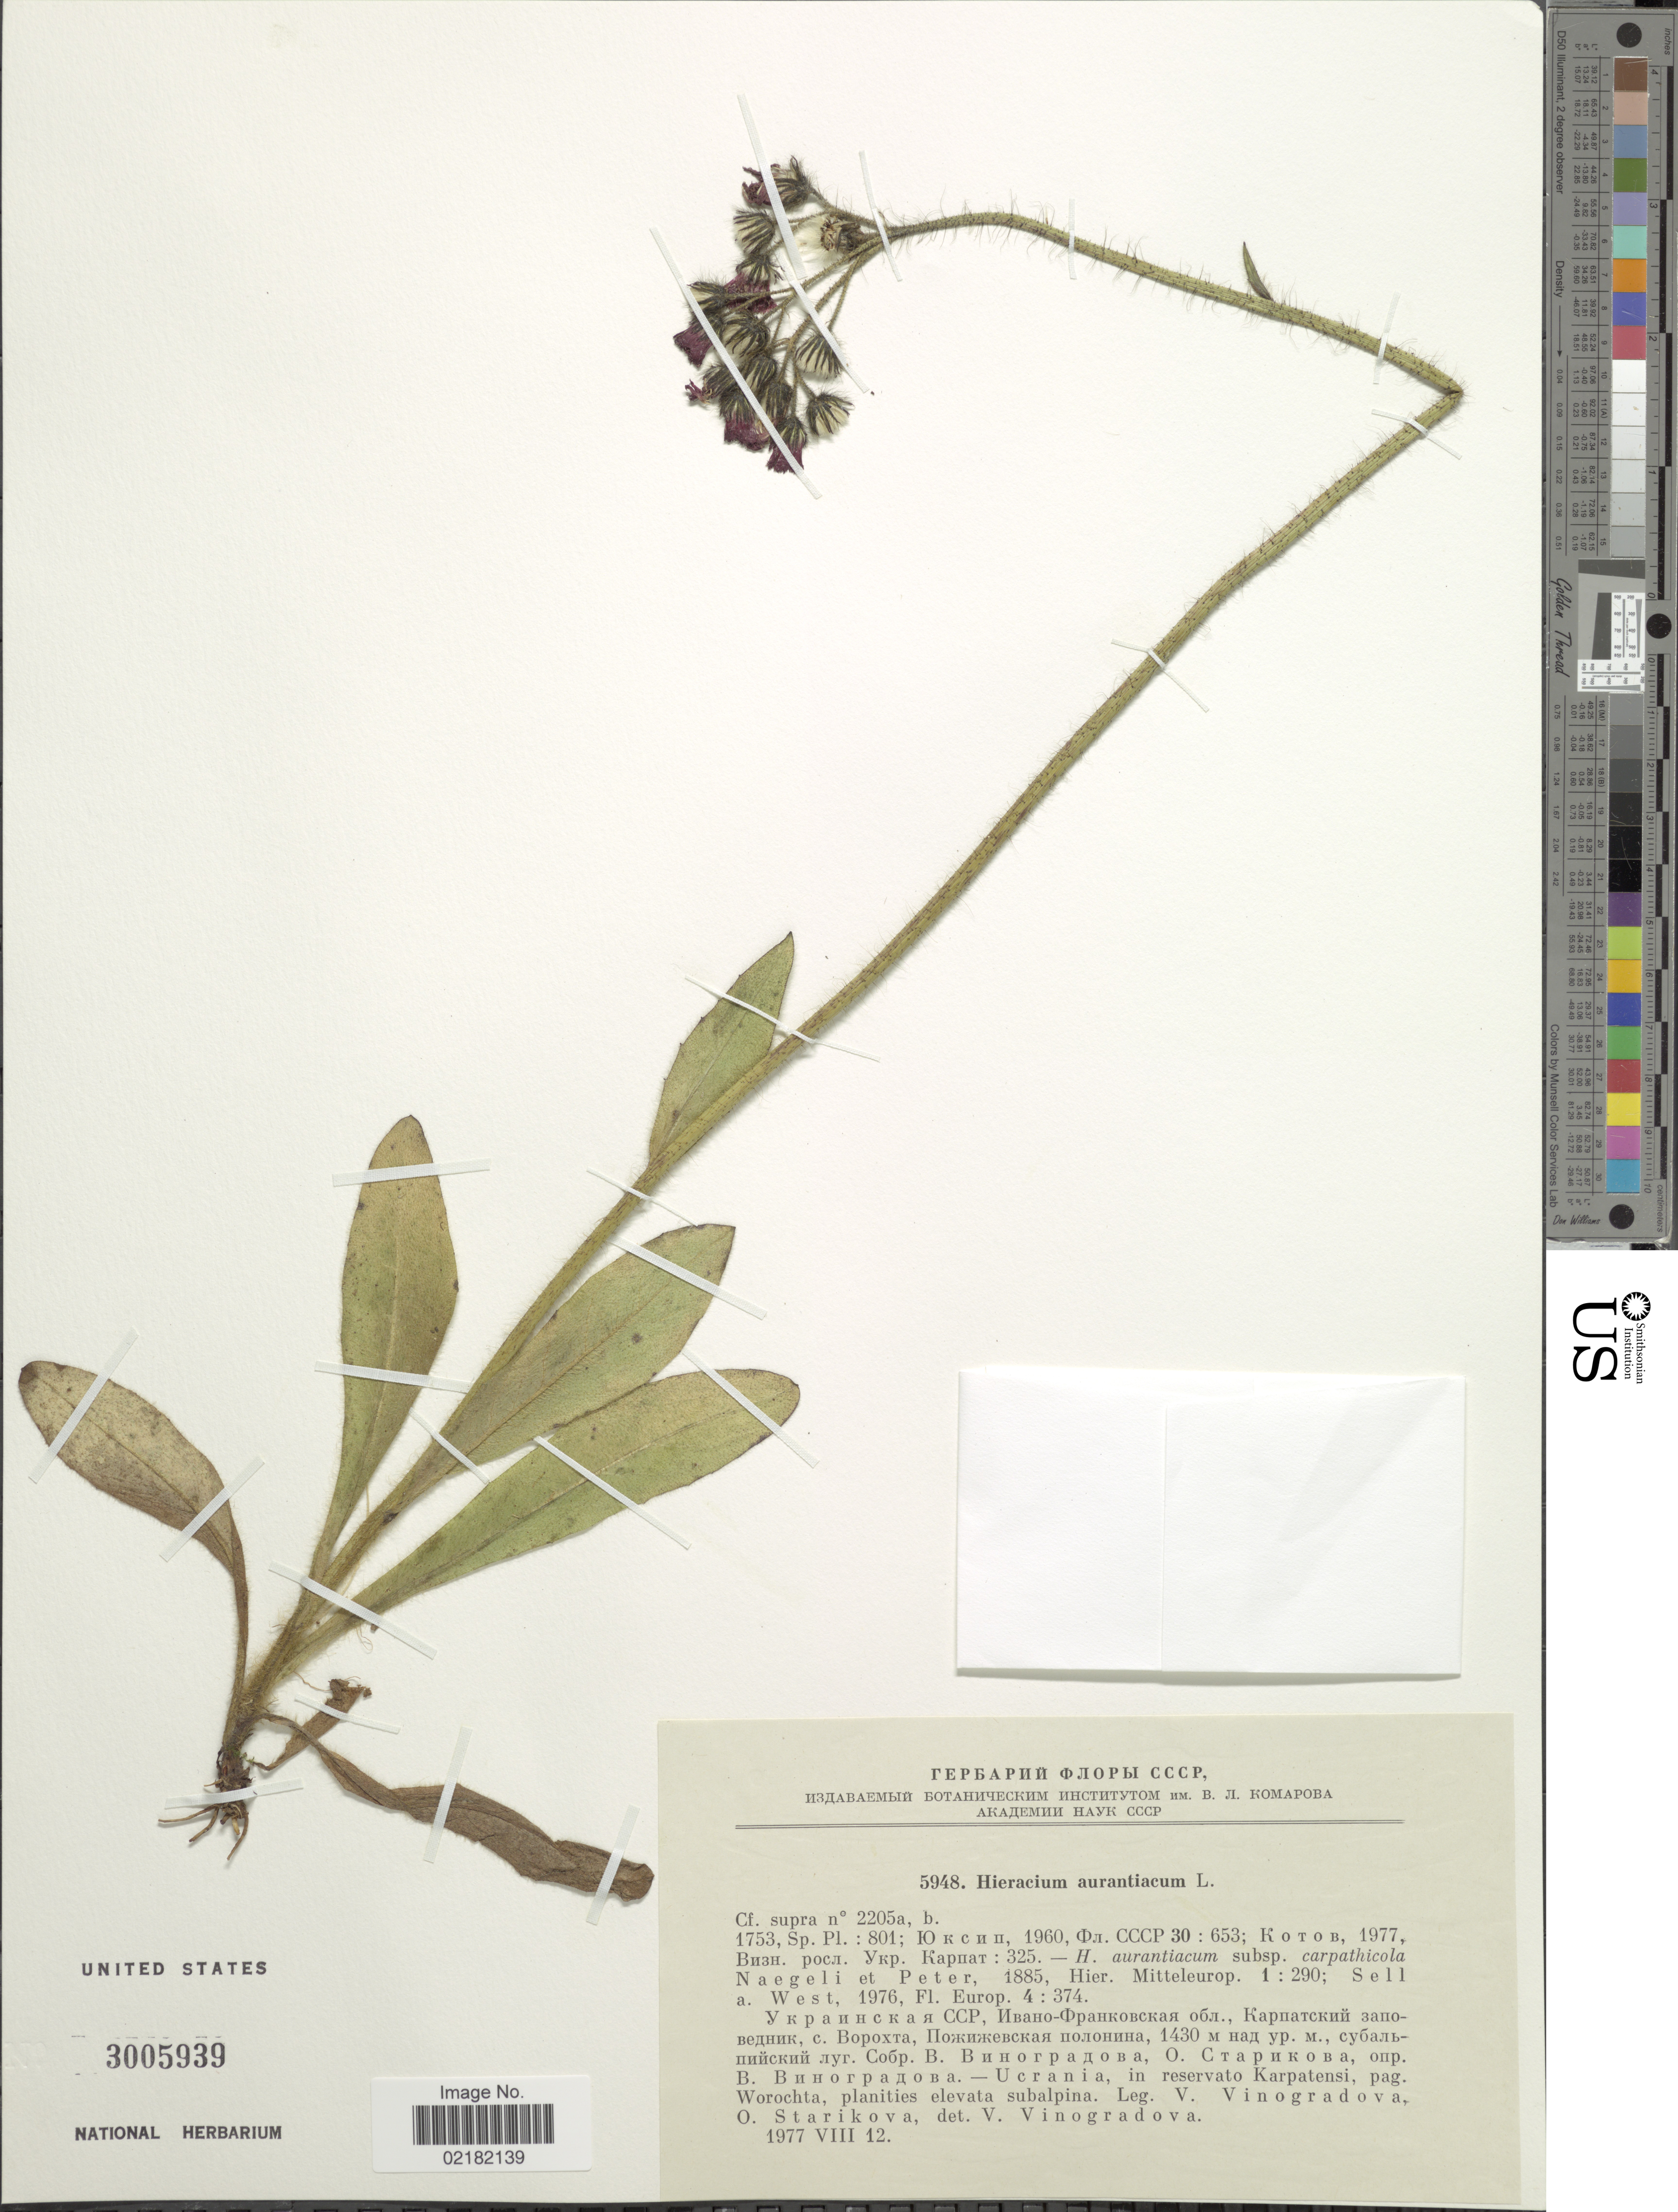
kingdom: Plantae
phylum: Tracheophyta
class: Magnoliopsida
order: Asterales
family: Asteraceae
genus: Pilosella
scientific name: Pilosella aurantiaca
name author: (L.) F.W. Schultz & Sch. Bip.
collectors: V. Vinogradova & O. Starikova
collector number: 5948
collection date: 1977-08-12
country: Ukraine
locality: In reservato Karpatensi, pag. Worochta, planities elevata subalpina.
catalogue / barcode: US 3005939